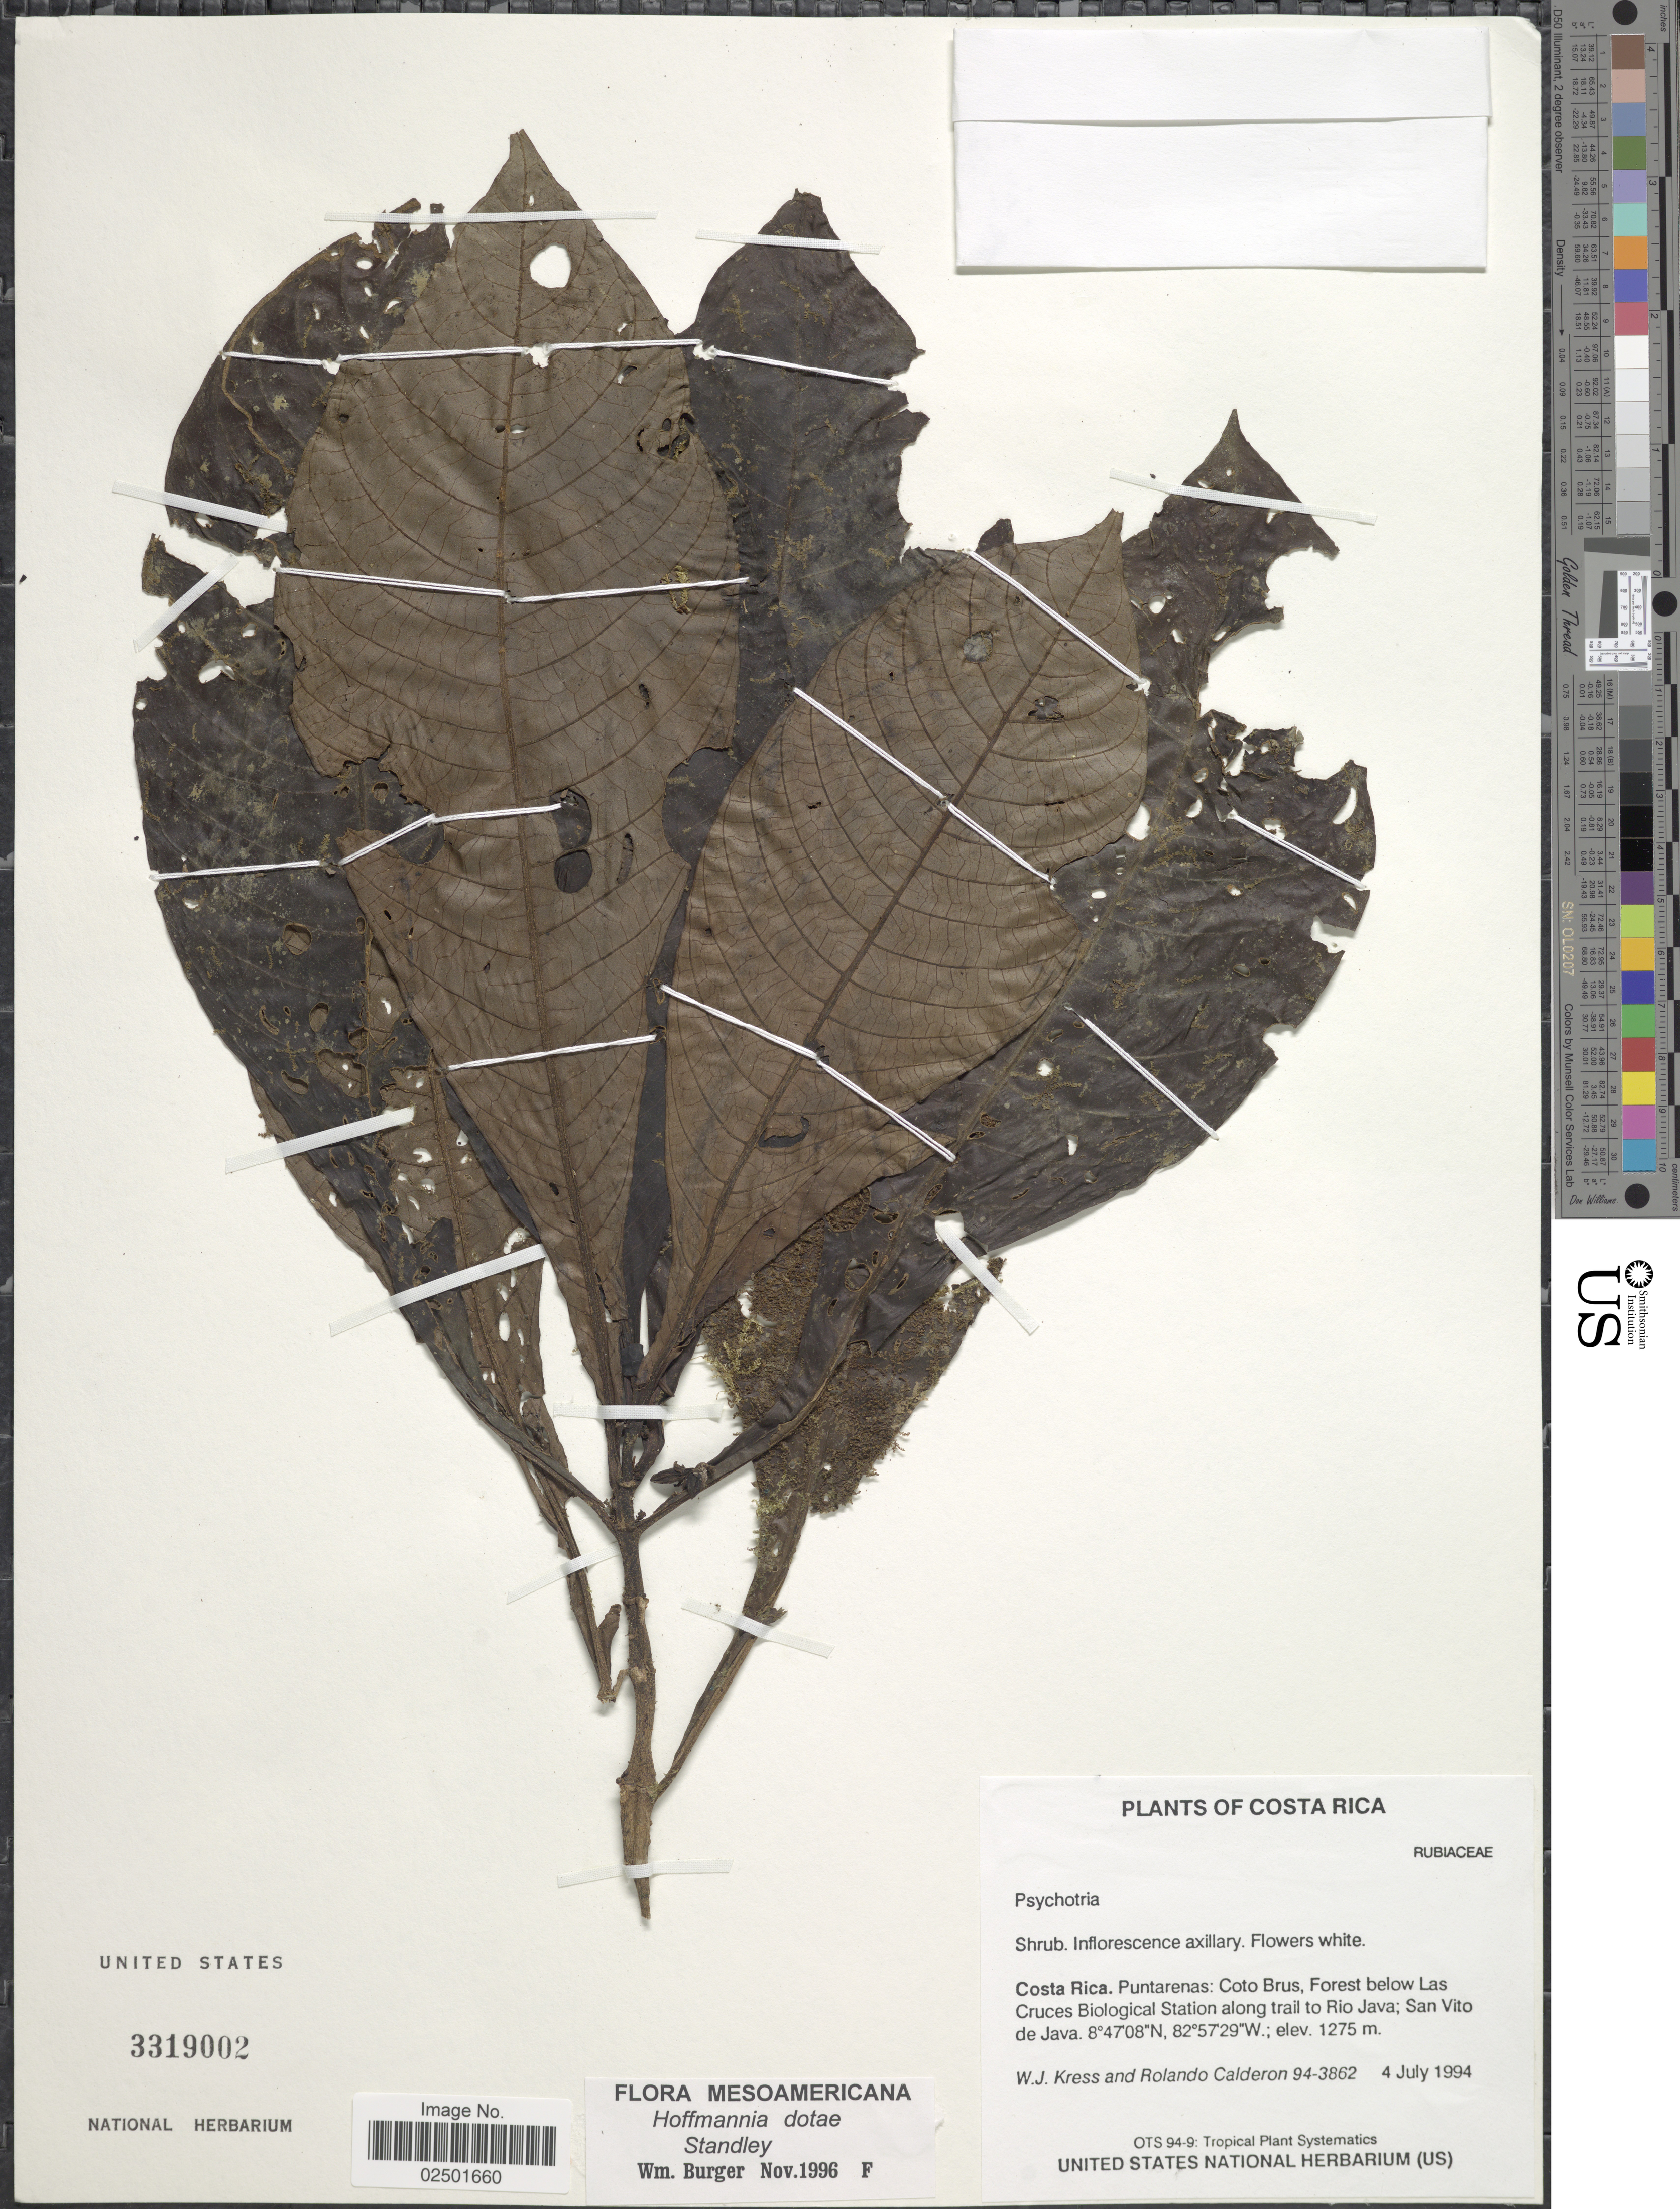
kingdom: Plantae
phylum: Tracheophyta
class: Magnoliopsida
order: Gentianales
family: Rubiaceae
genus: Hoffmannia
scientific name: Hoffmannia dotae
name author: Standl.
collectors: W. J. Kress & R. Calderon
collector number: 94-3862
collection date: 1994-07-04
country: Costa Rica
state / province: Puntarenas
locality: Coto Brus. Forest below Las Cruces Biological Station along trail to Rio Java; San Vito de Java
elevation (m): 1275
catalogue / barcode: US 3319002